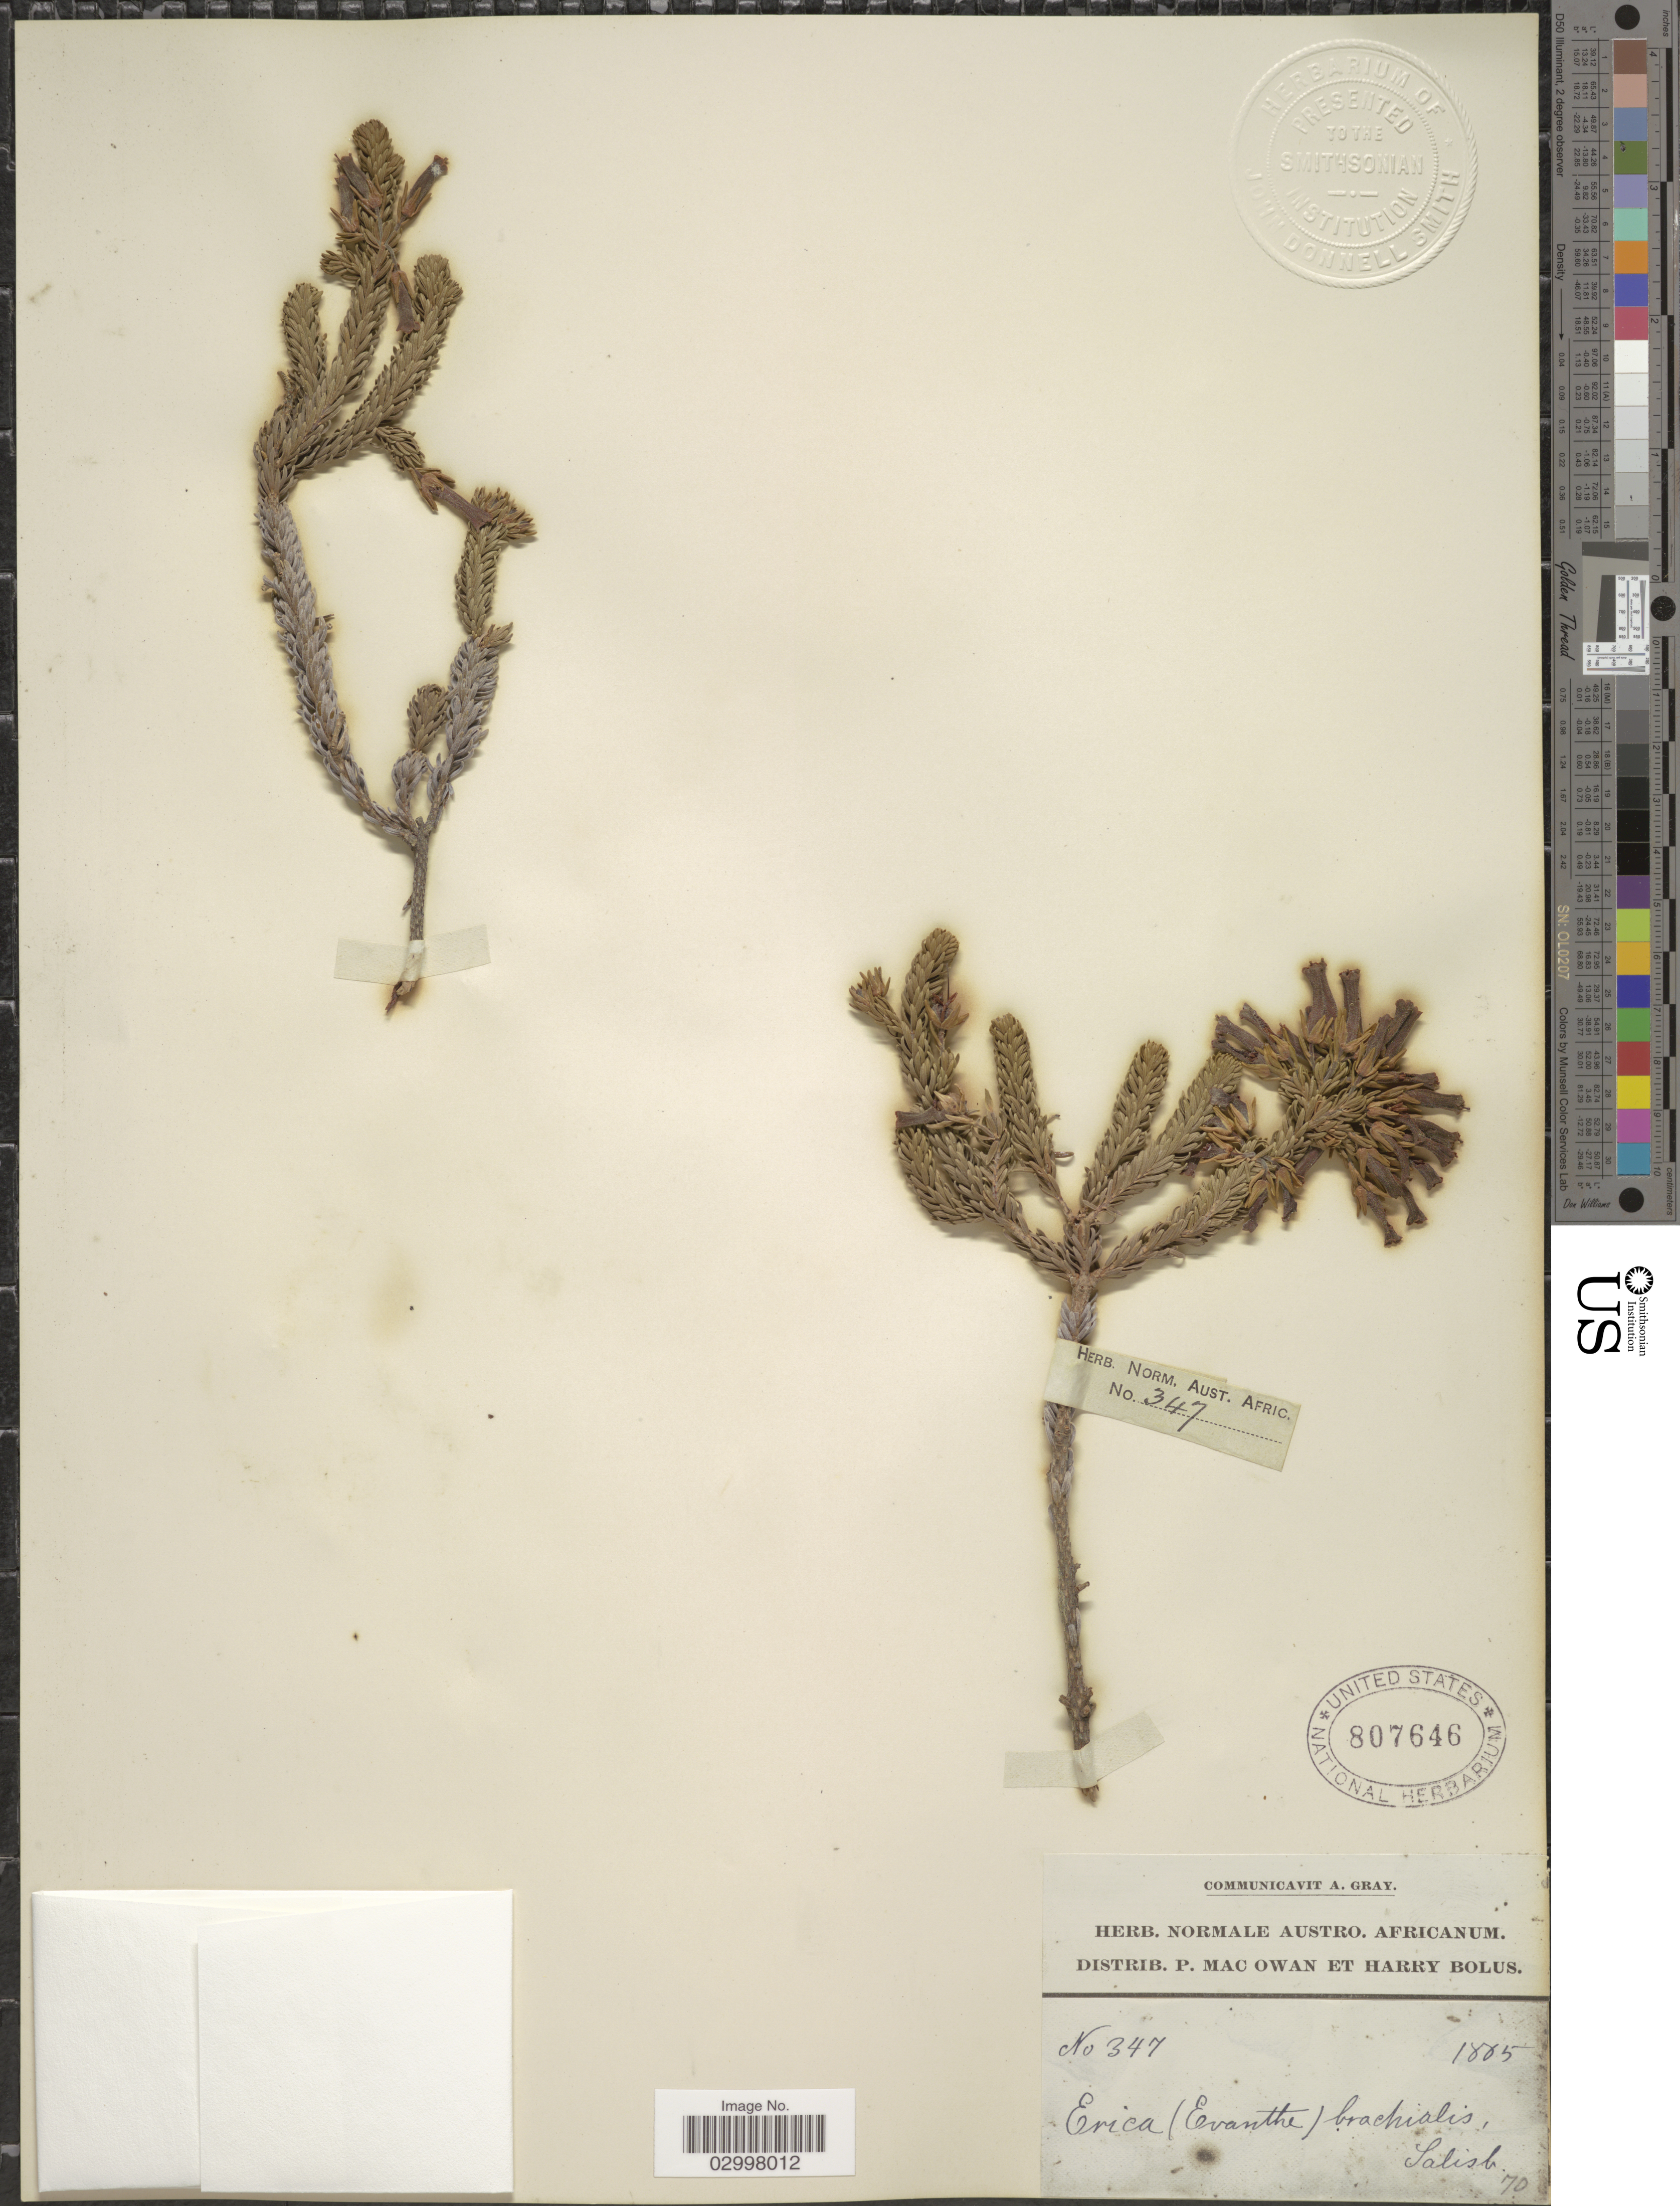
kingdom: Plantae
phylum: Tracheophyta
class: Magnoliopsida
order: Ericales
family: Ericaceae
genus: Erica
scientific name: Erica brachialis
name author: Salisb.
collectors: P. MacOwan & H. Bolus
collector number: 347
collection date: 1885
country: South Africa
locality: Salisb.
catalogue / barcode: US 807646